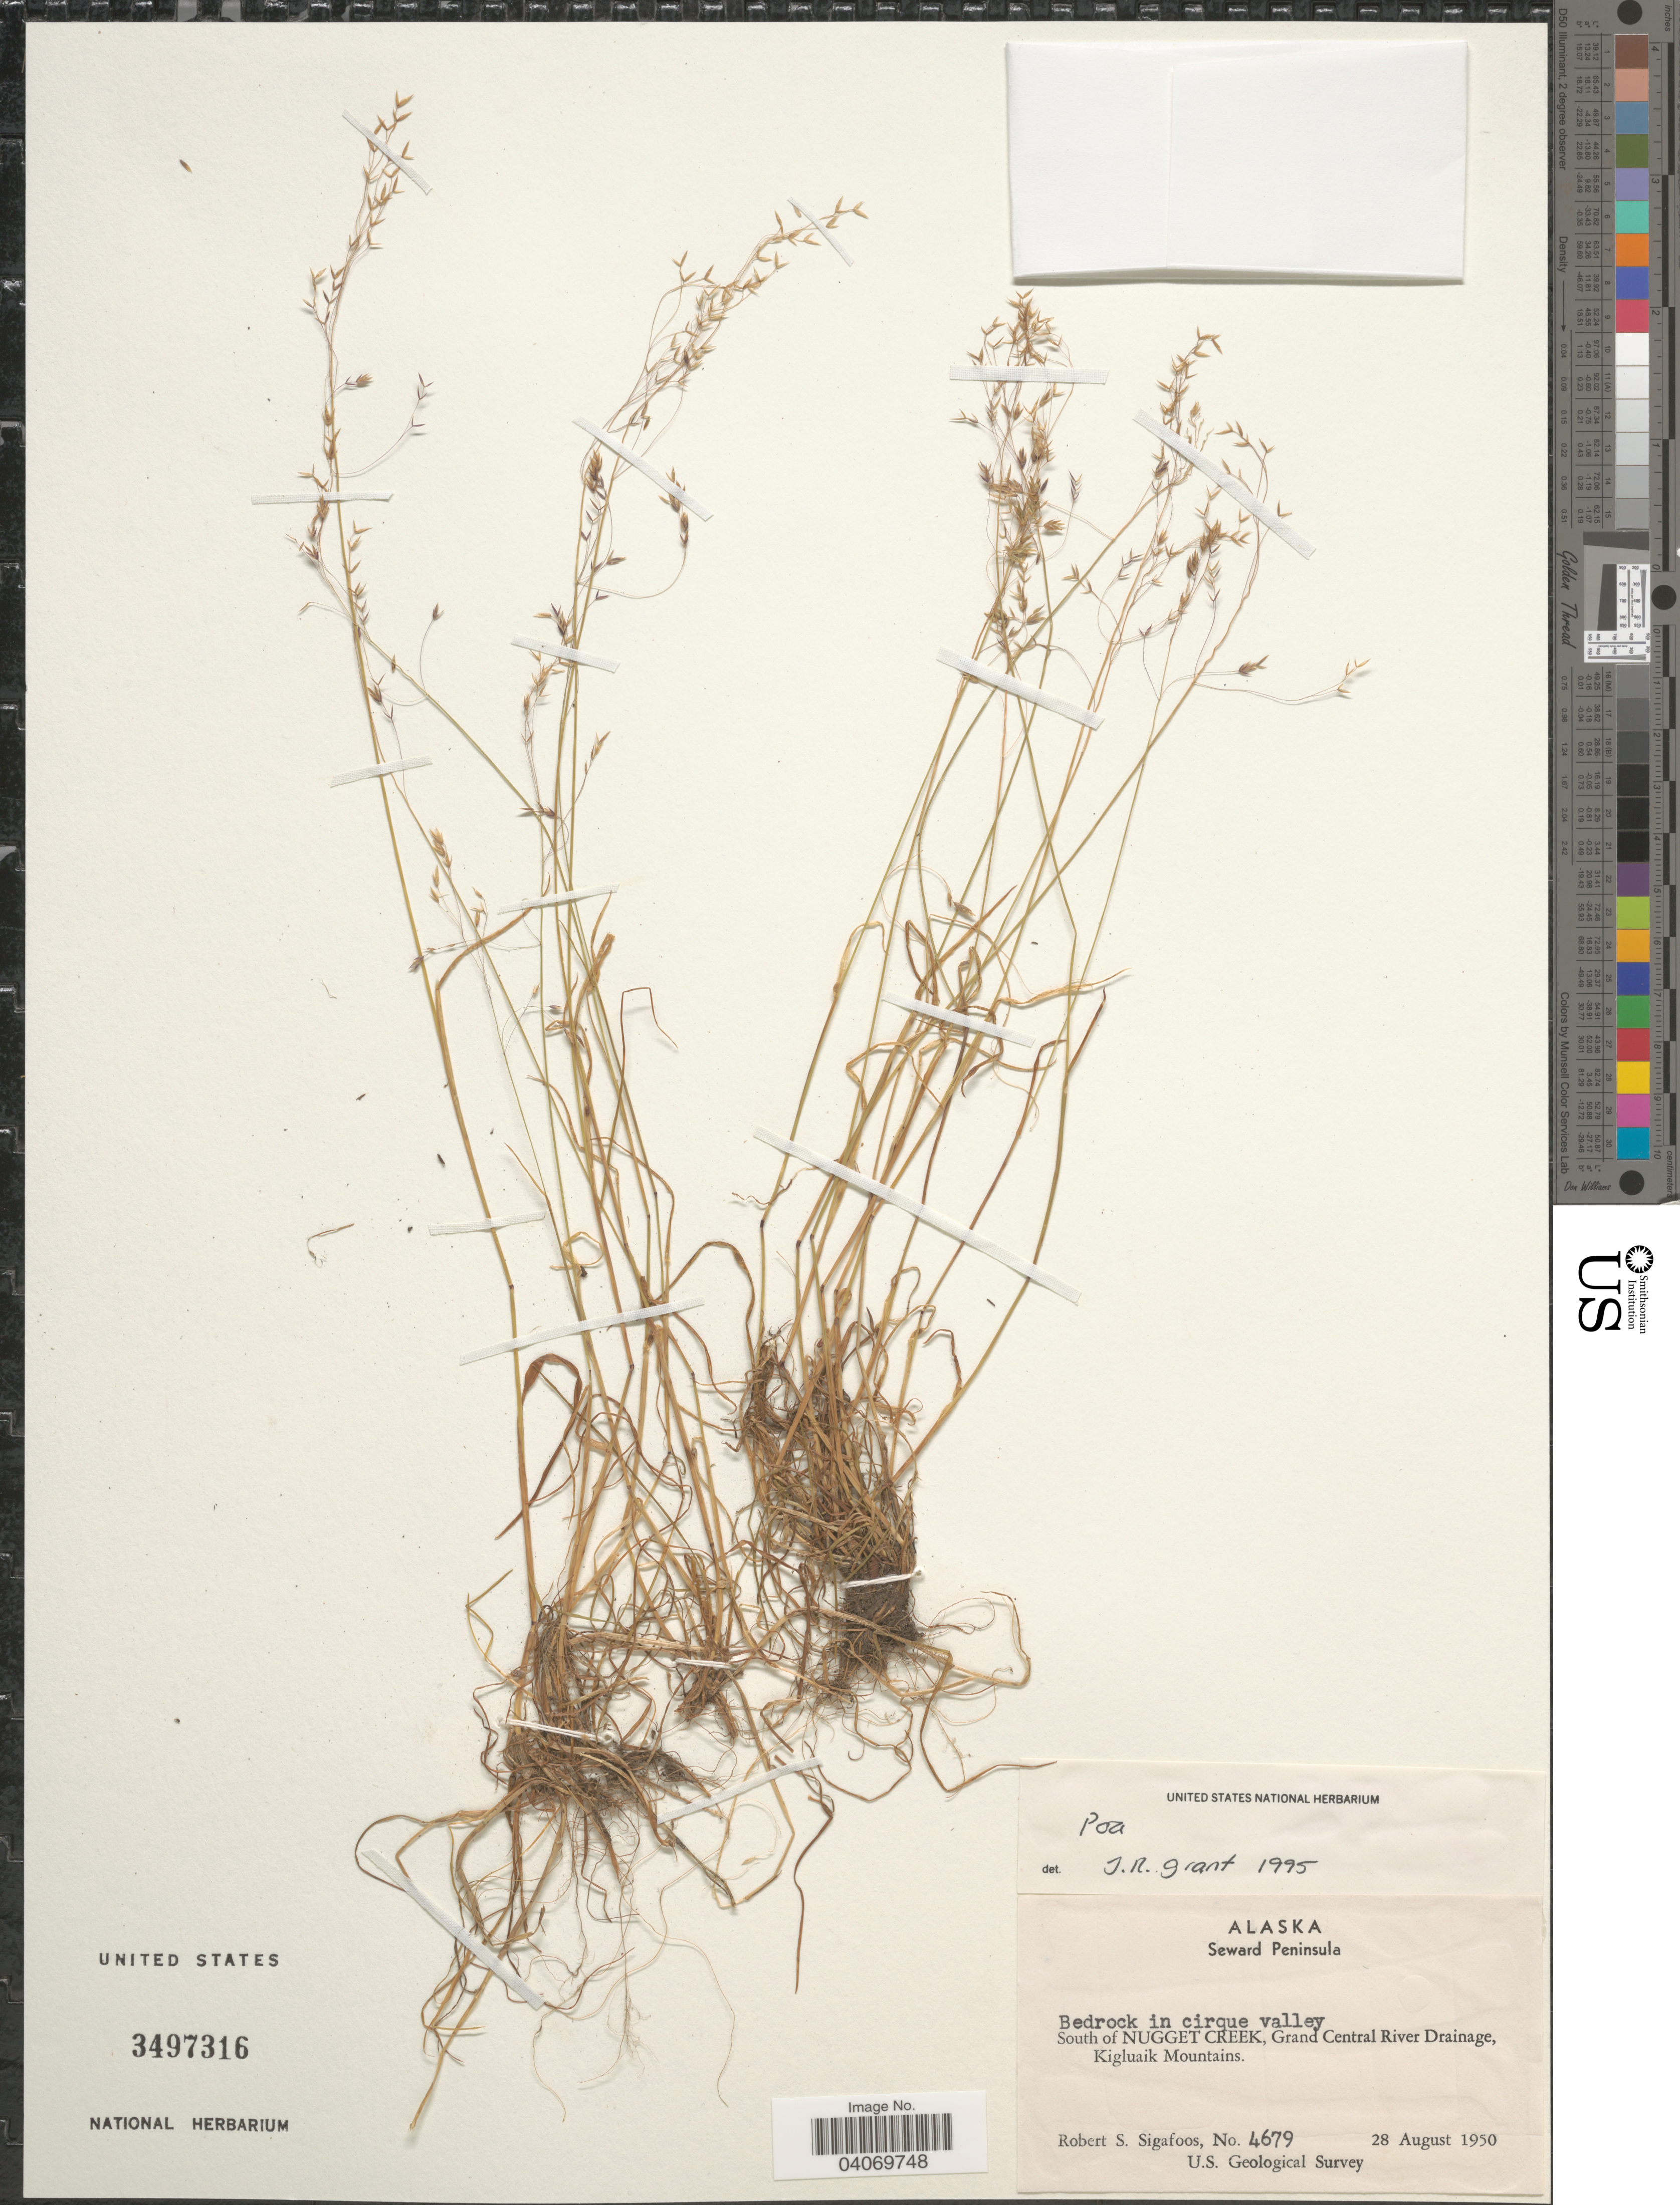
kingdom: Plantae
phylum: Tracheophyta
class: Liliopsida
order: Poales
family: Poaceae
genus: Poa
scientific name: Poa sp.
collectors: R. Sigafoos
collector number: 4679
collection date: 1950-08-28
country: United States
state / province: Alaska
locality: Seward Peninsula. Bedrock in cirque valley South of Nugget Creek, Grand Central River Drainage, Kigluaik Mountains. U.S. Geological Survey.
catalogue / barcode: US 3497316